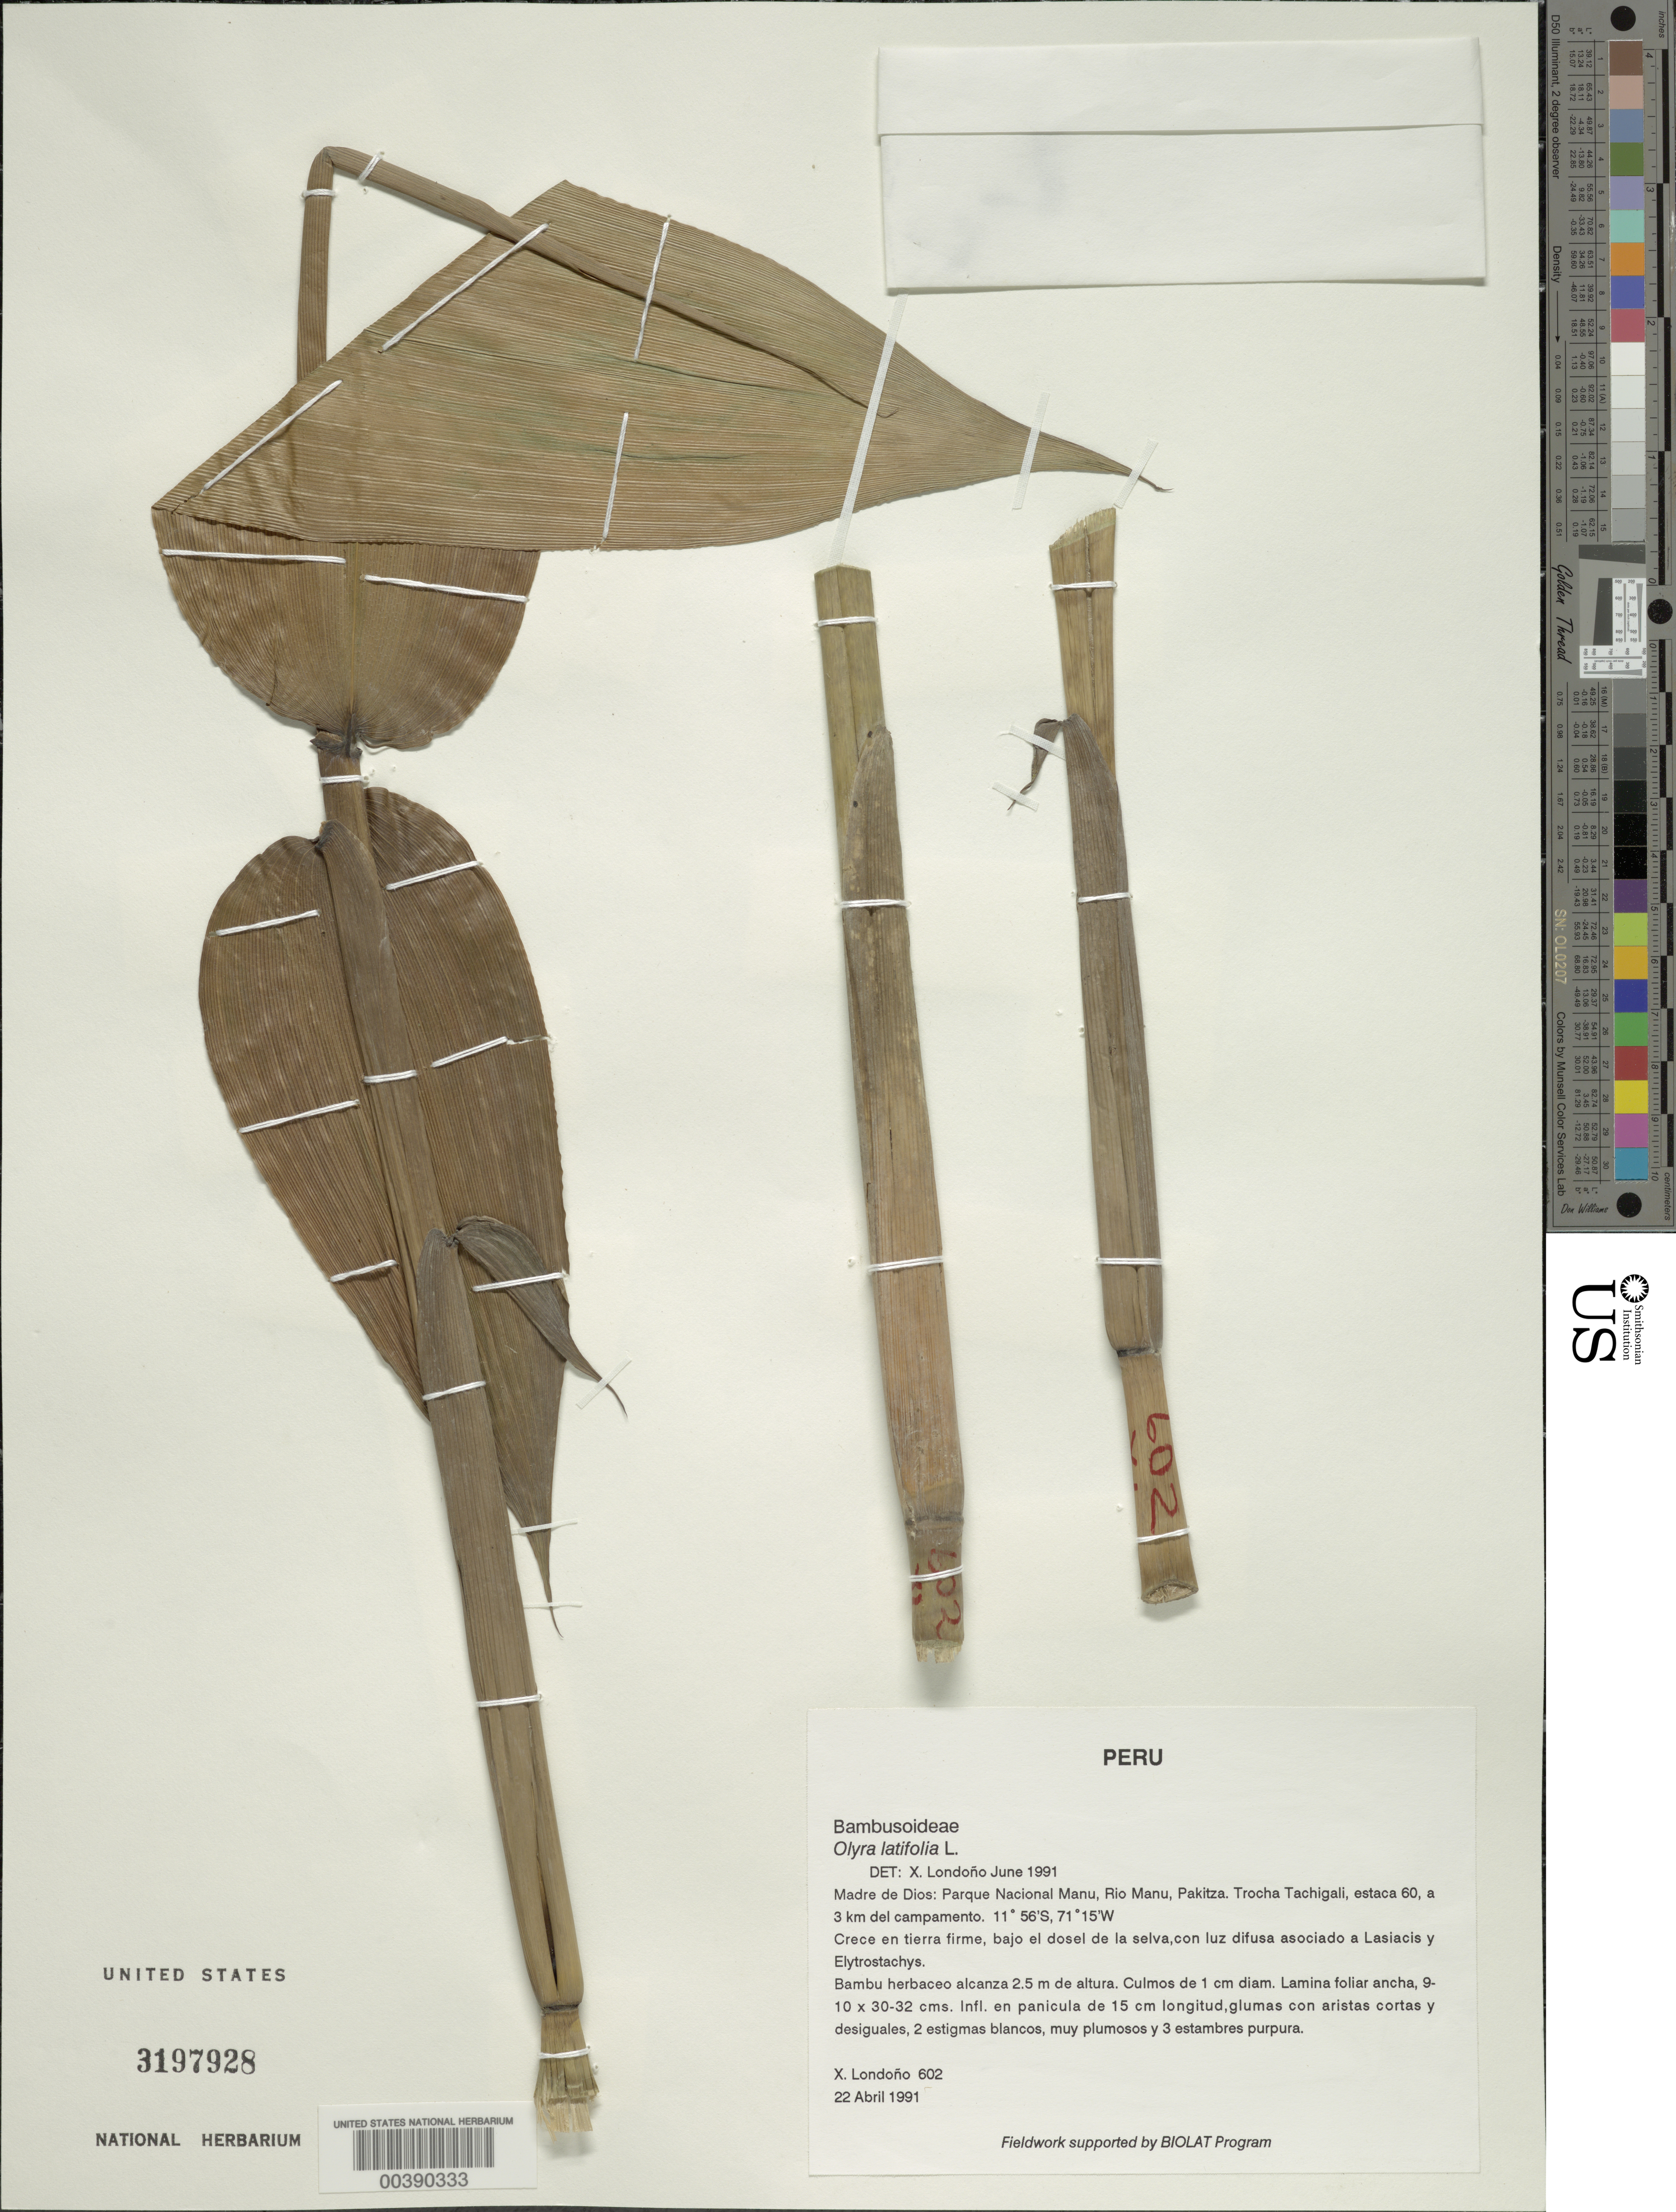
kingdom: Plantae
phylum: Tracheophyta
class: Liliopsida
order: Poales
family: Poaceae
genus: Olyra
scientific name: Olyra latifolia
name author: L.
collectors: X. Londoño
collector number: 602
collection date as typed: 22 Apr 1991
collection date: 1991-04-22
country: Peru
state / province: Madre de Dios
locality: Parque nacional manu, rio manu, pakitza; troncal tachigali, estaca 60, a 3 km del campamento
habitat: Tierra firme, bajo el dosel de la selva, con luz difusa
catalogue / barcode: US 3197928